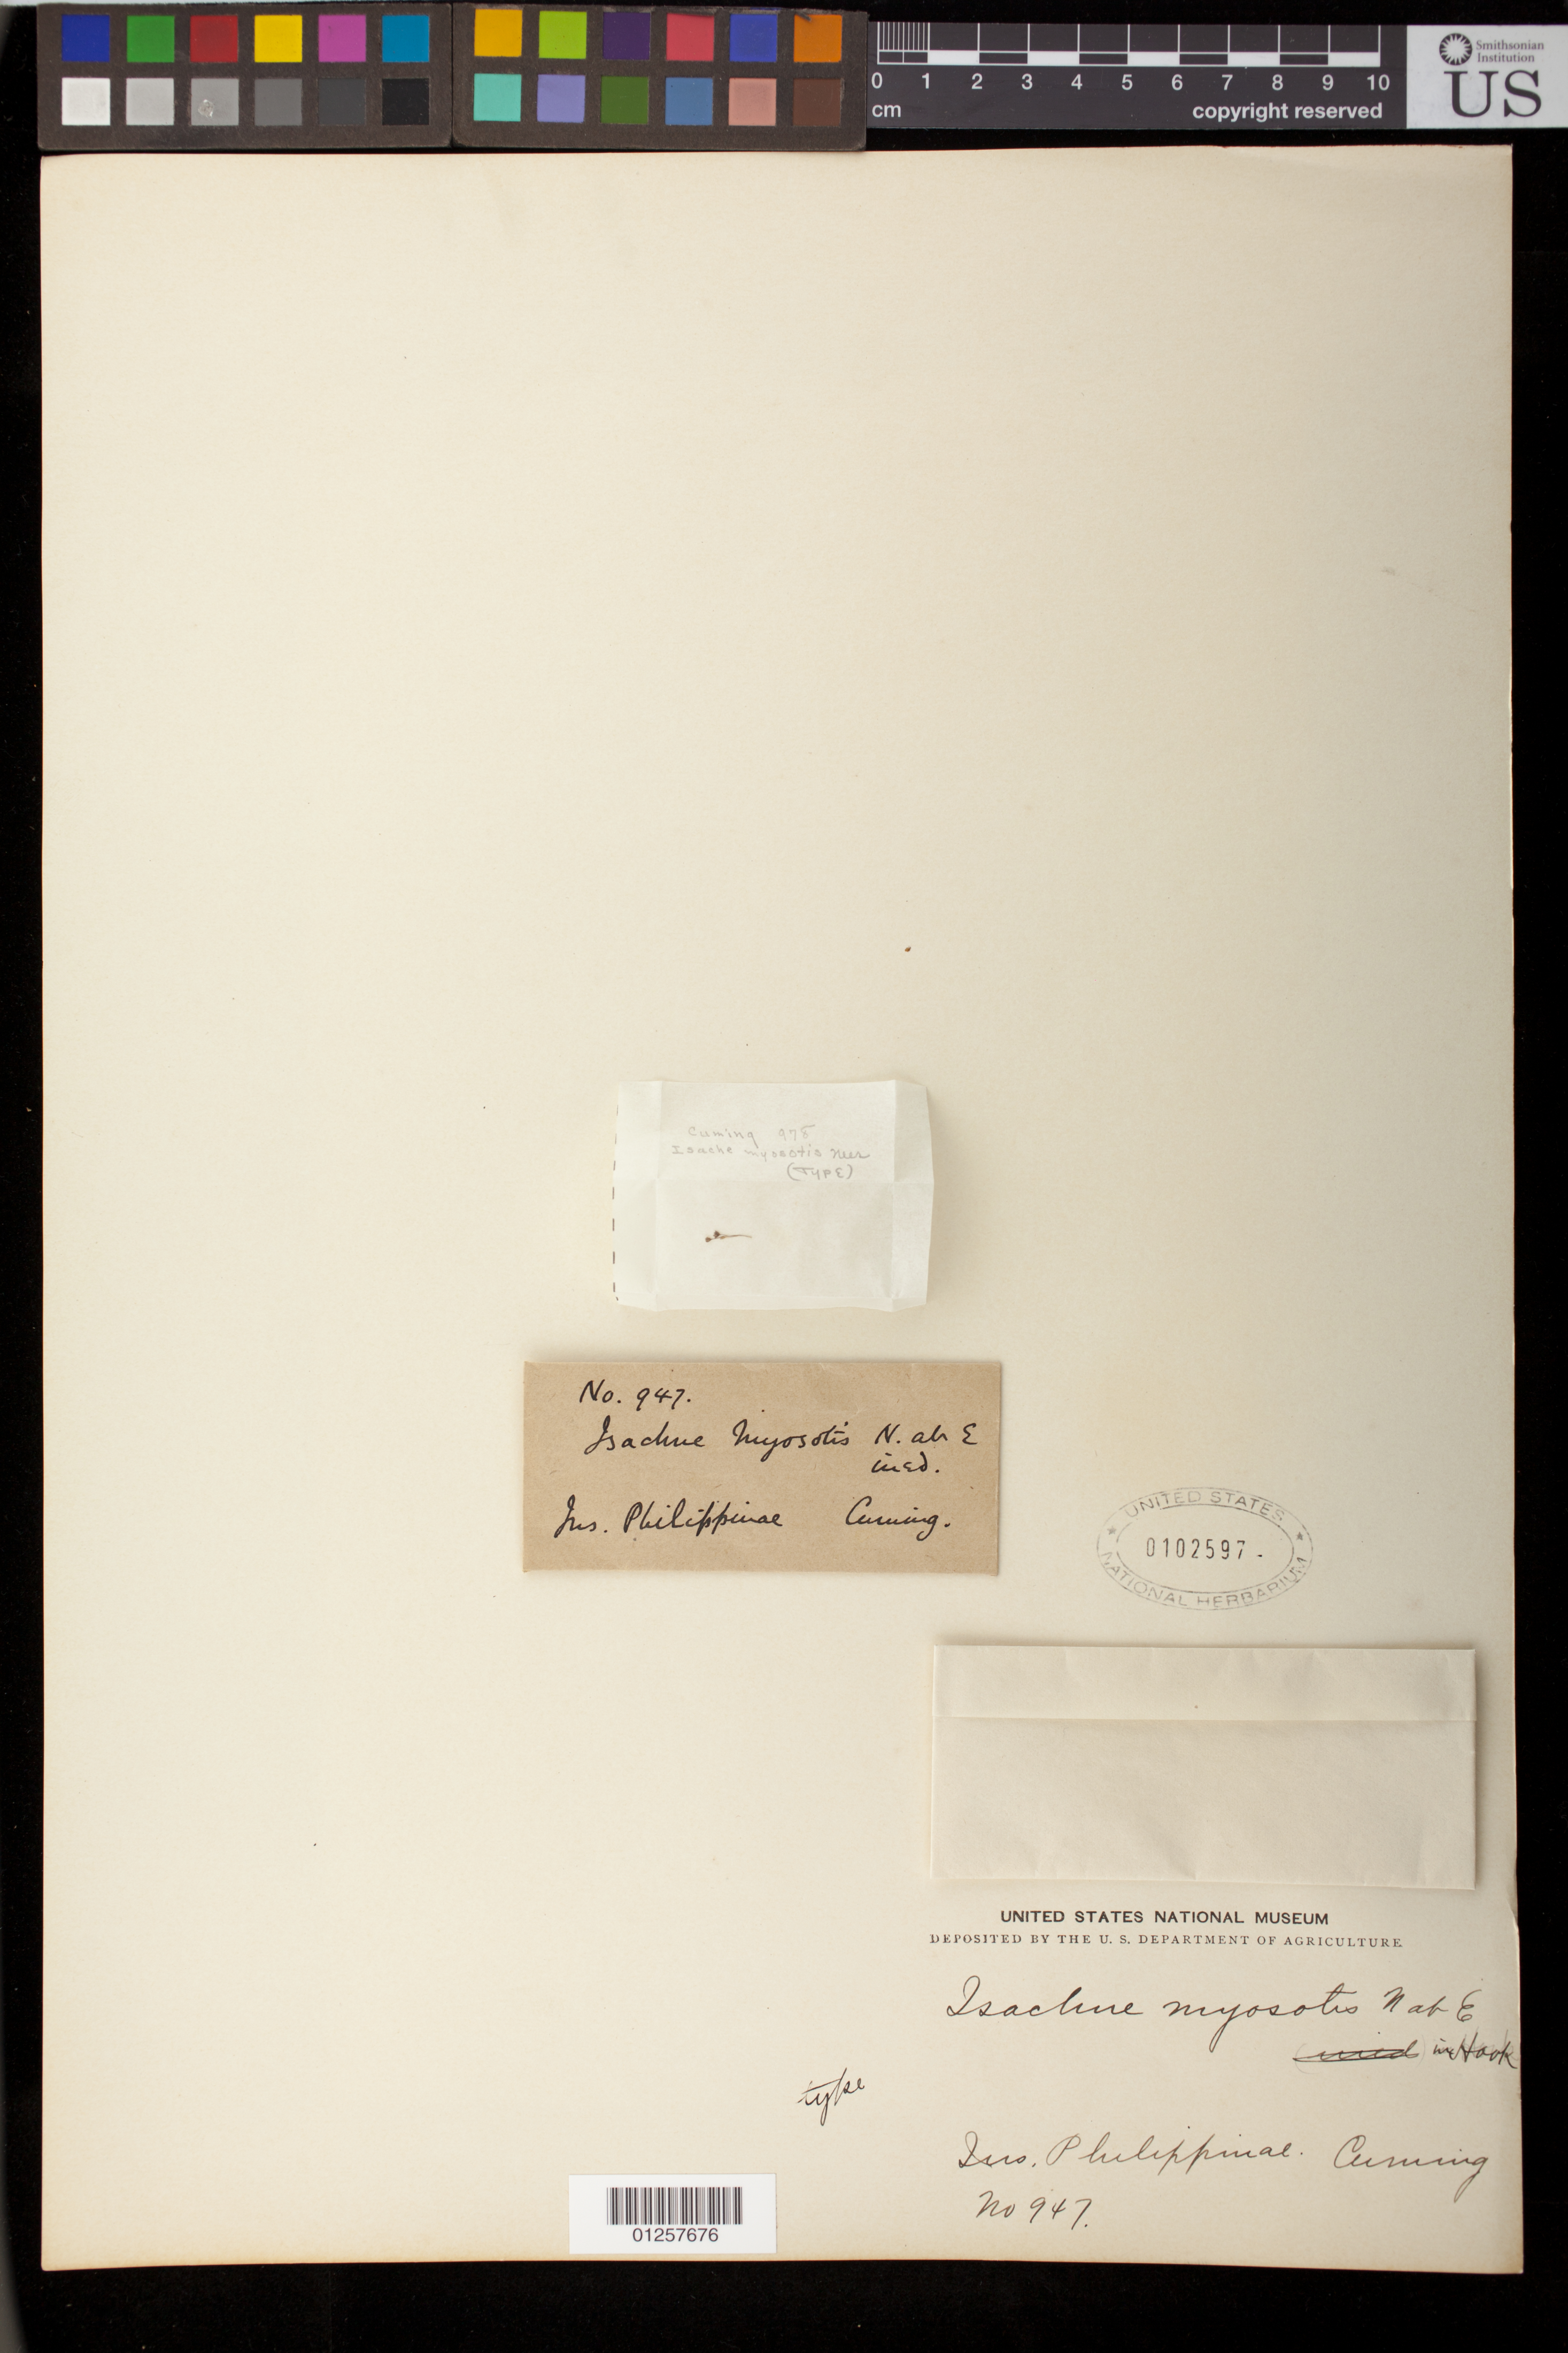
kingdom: Plantae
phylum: Tracheophyta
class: Liliopsida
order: Poales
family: Poaceae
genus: Isachne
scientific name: Isachne myosotis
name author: Nees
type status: Type Collection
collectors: H. Cuming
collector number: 947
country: Philippines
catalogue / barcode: US 102597